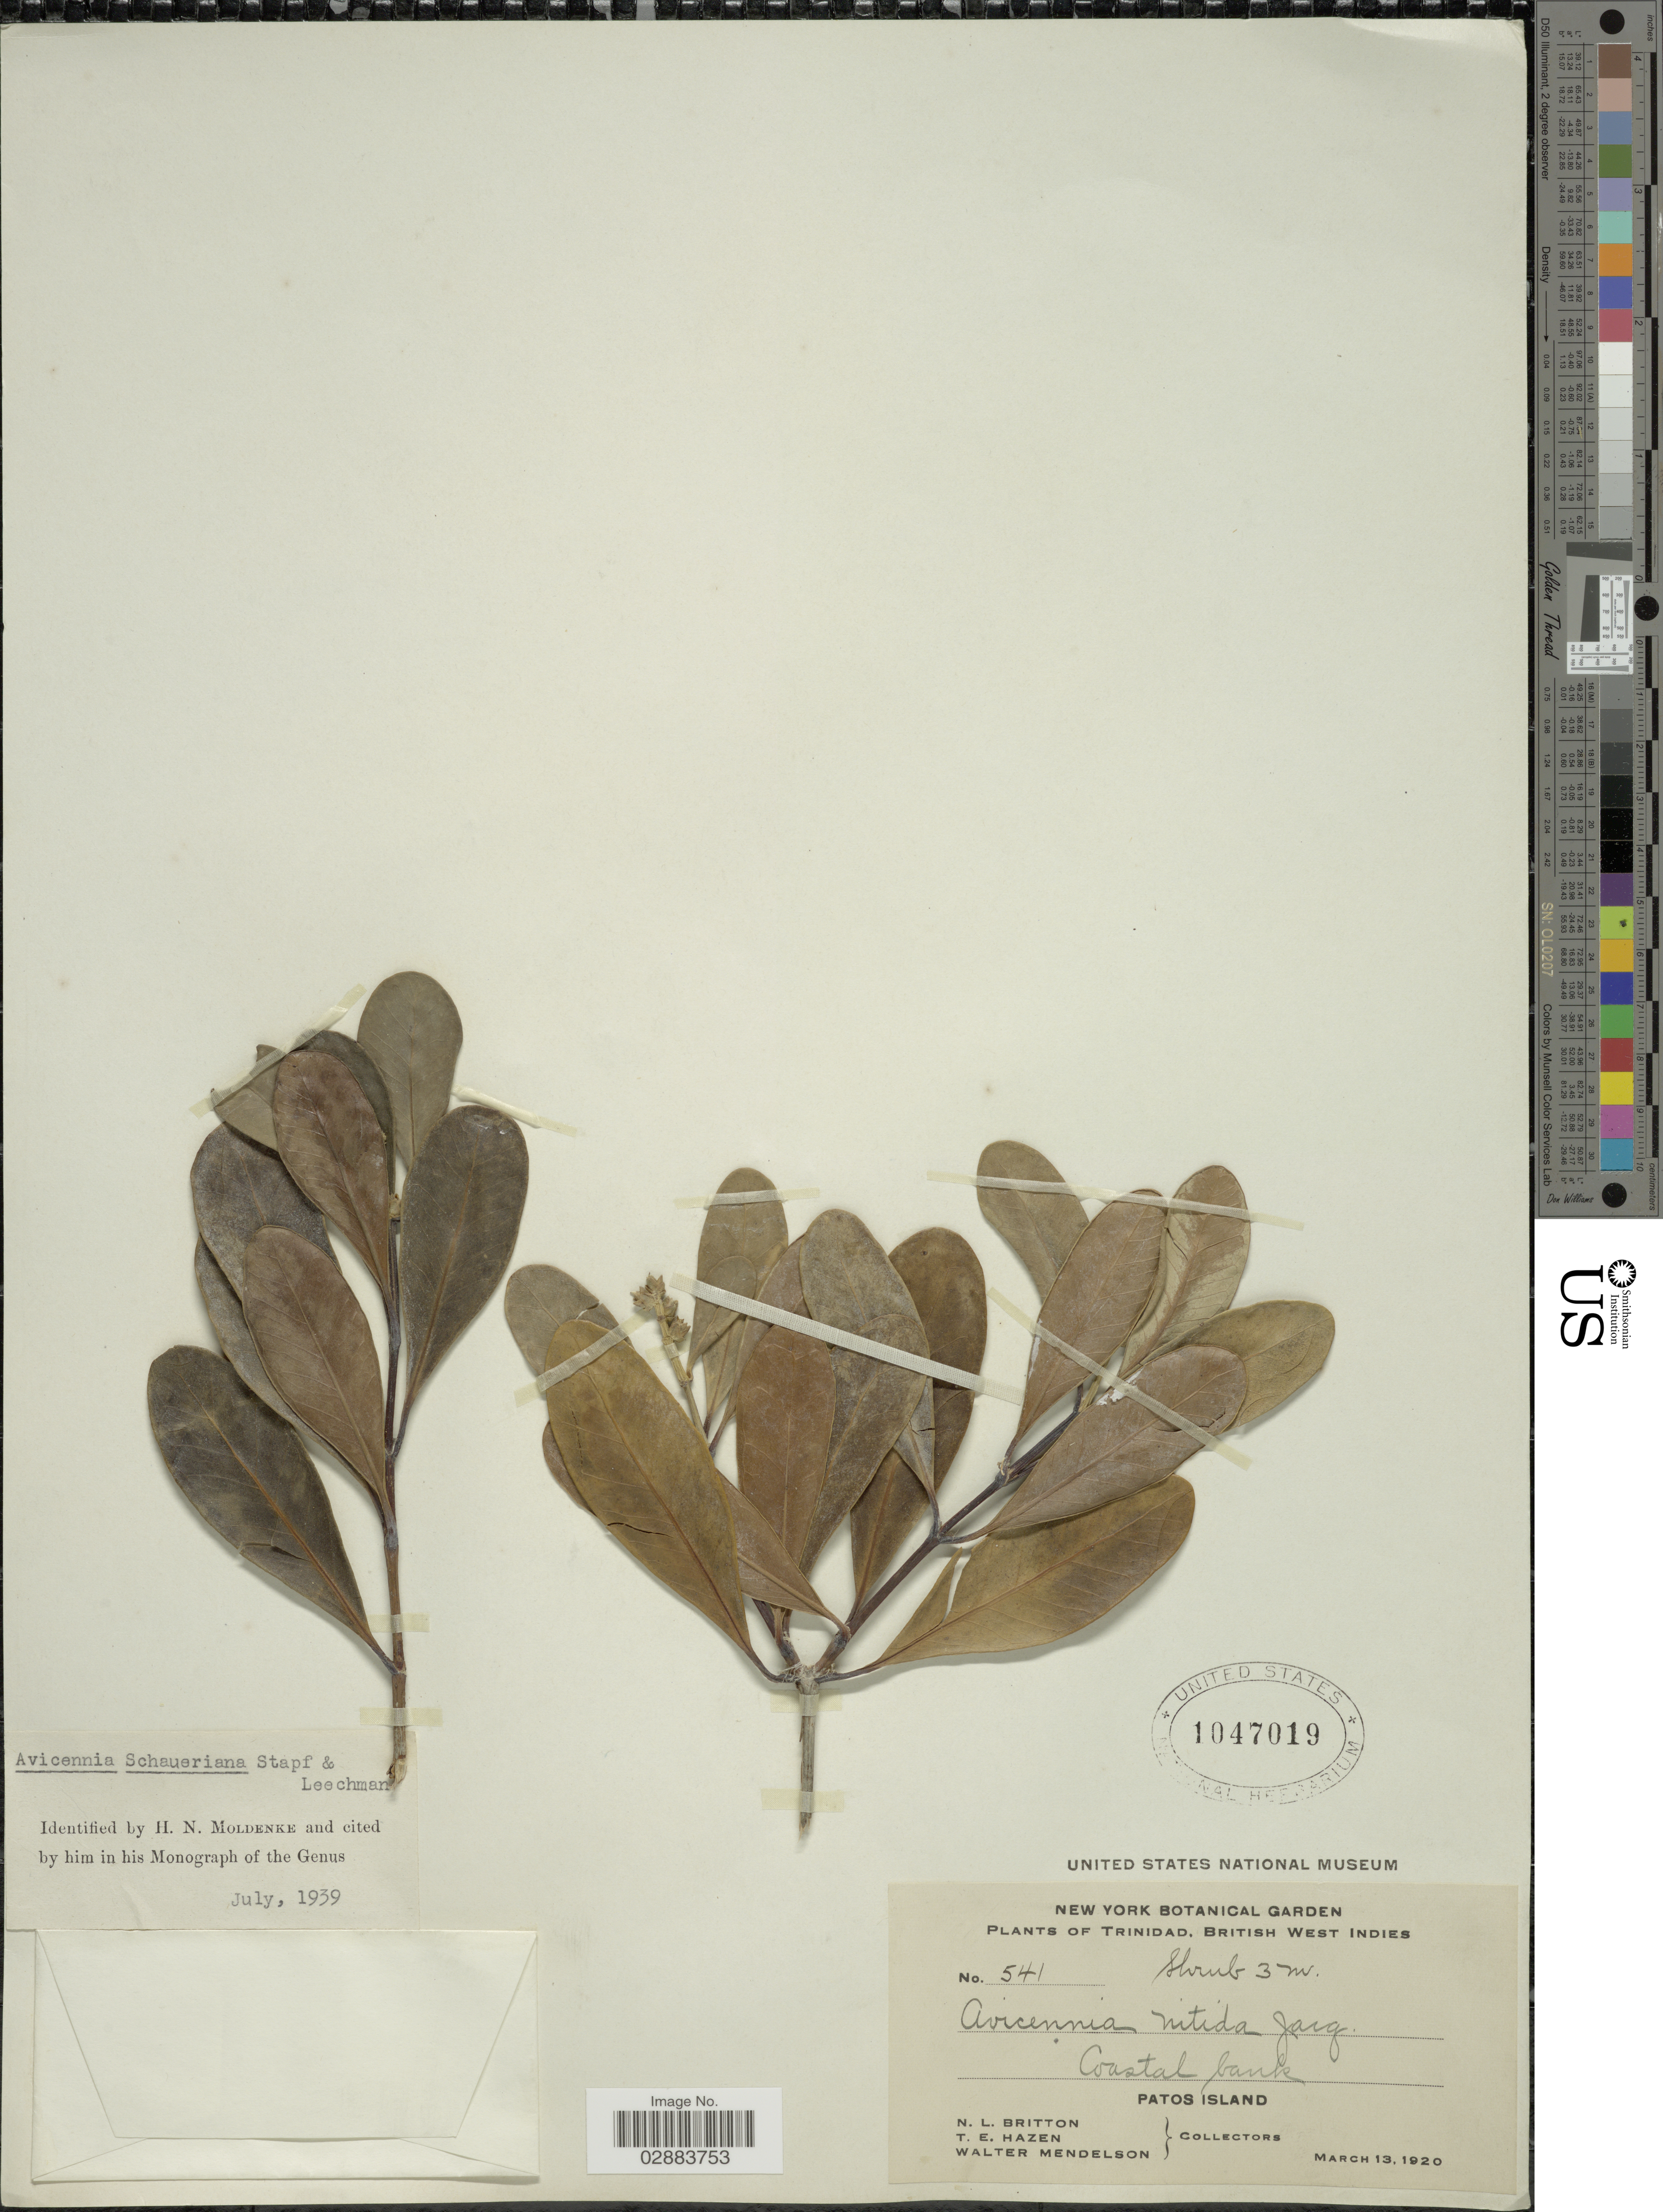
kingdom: Plantae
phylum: Tracheophyta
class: Magnoliopsida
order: Lamiales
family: Acanthaceae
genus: Avicennia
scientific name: Avicennia schaueriana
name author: Stapf ex Moldenke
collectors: N. Britton, T. E. Hazen & W. Mendelson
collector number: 541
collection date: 1920-03-13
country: Trinidad and Tobago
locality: Trinidad, British West Indies. Patos Island.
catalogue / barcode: US 1047019